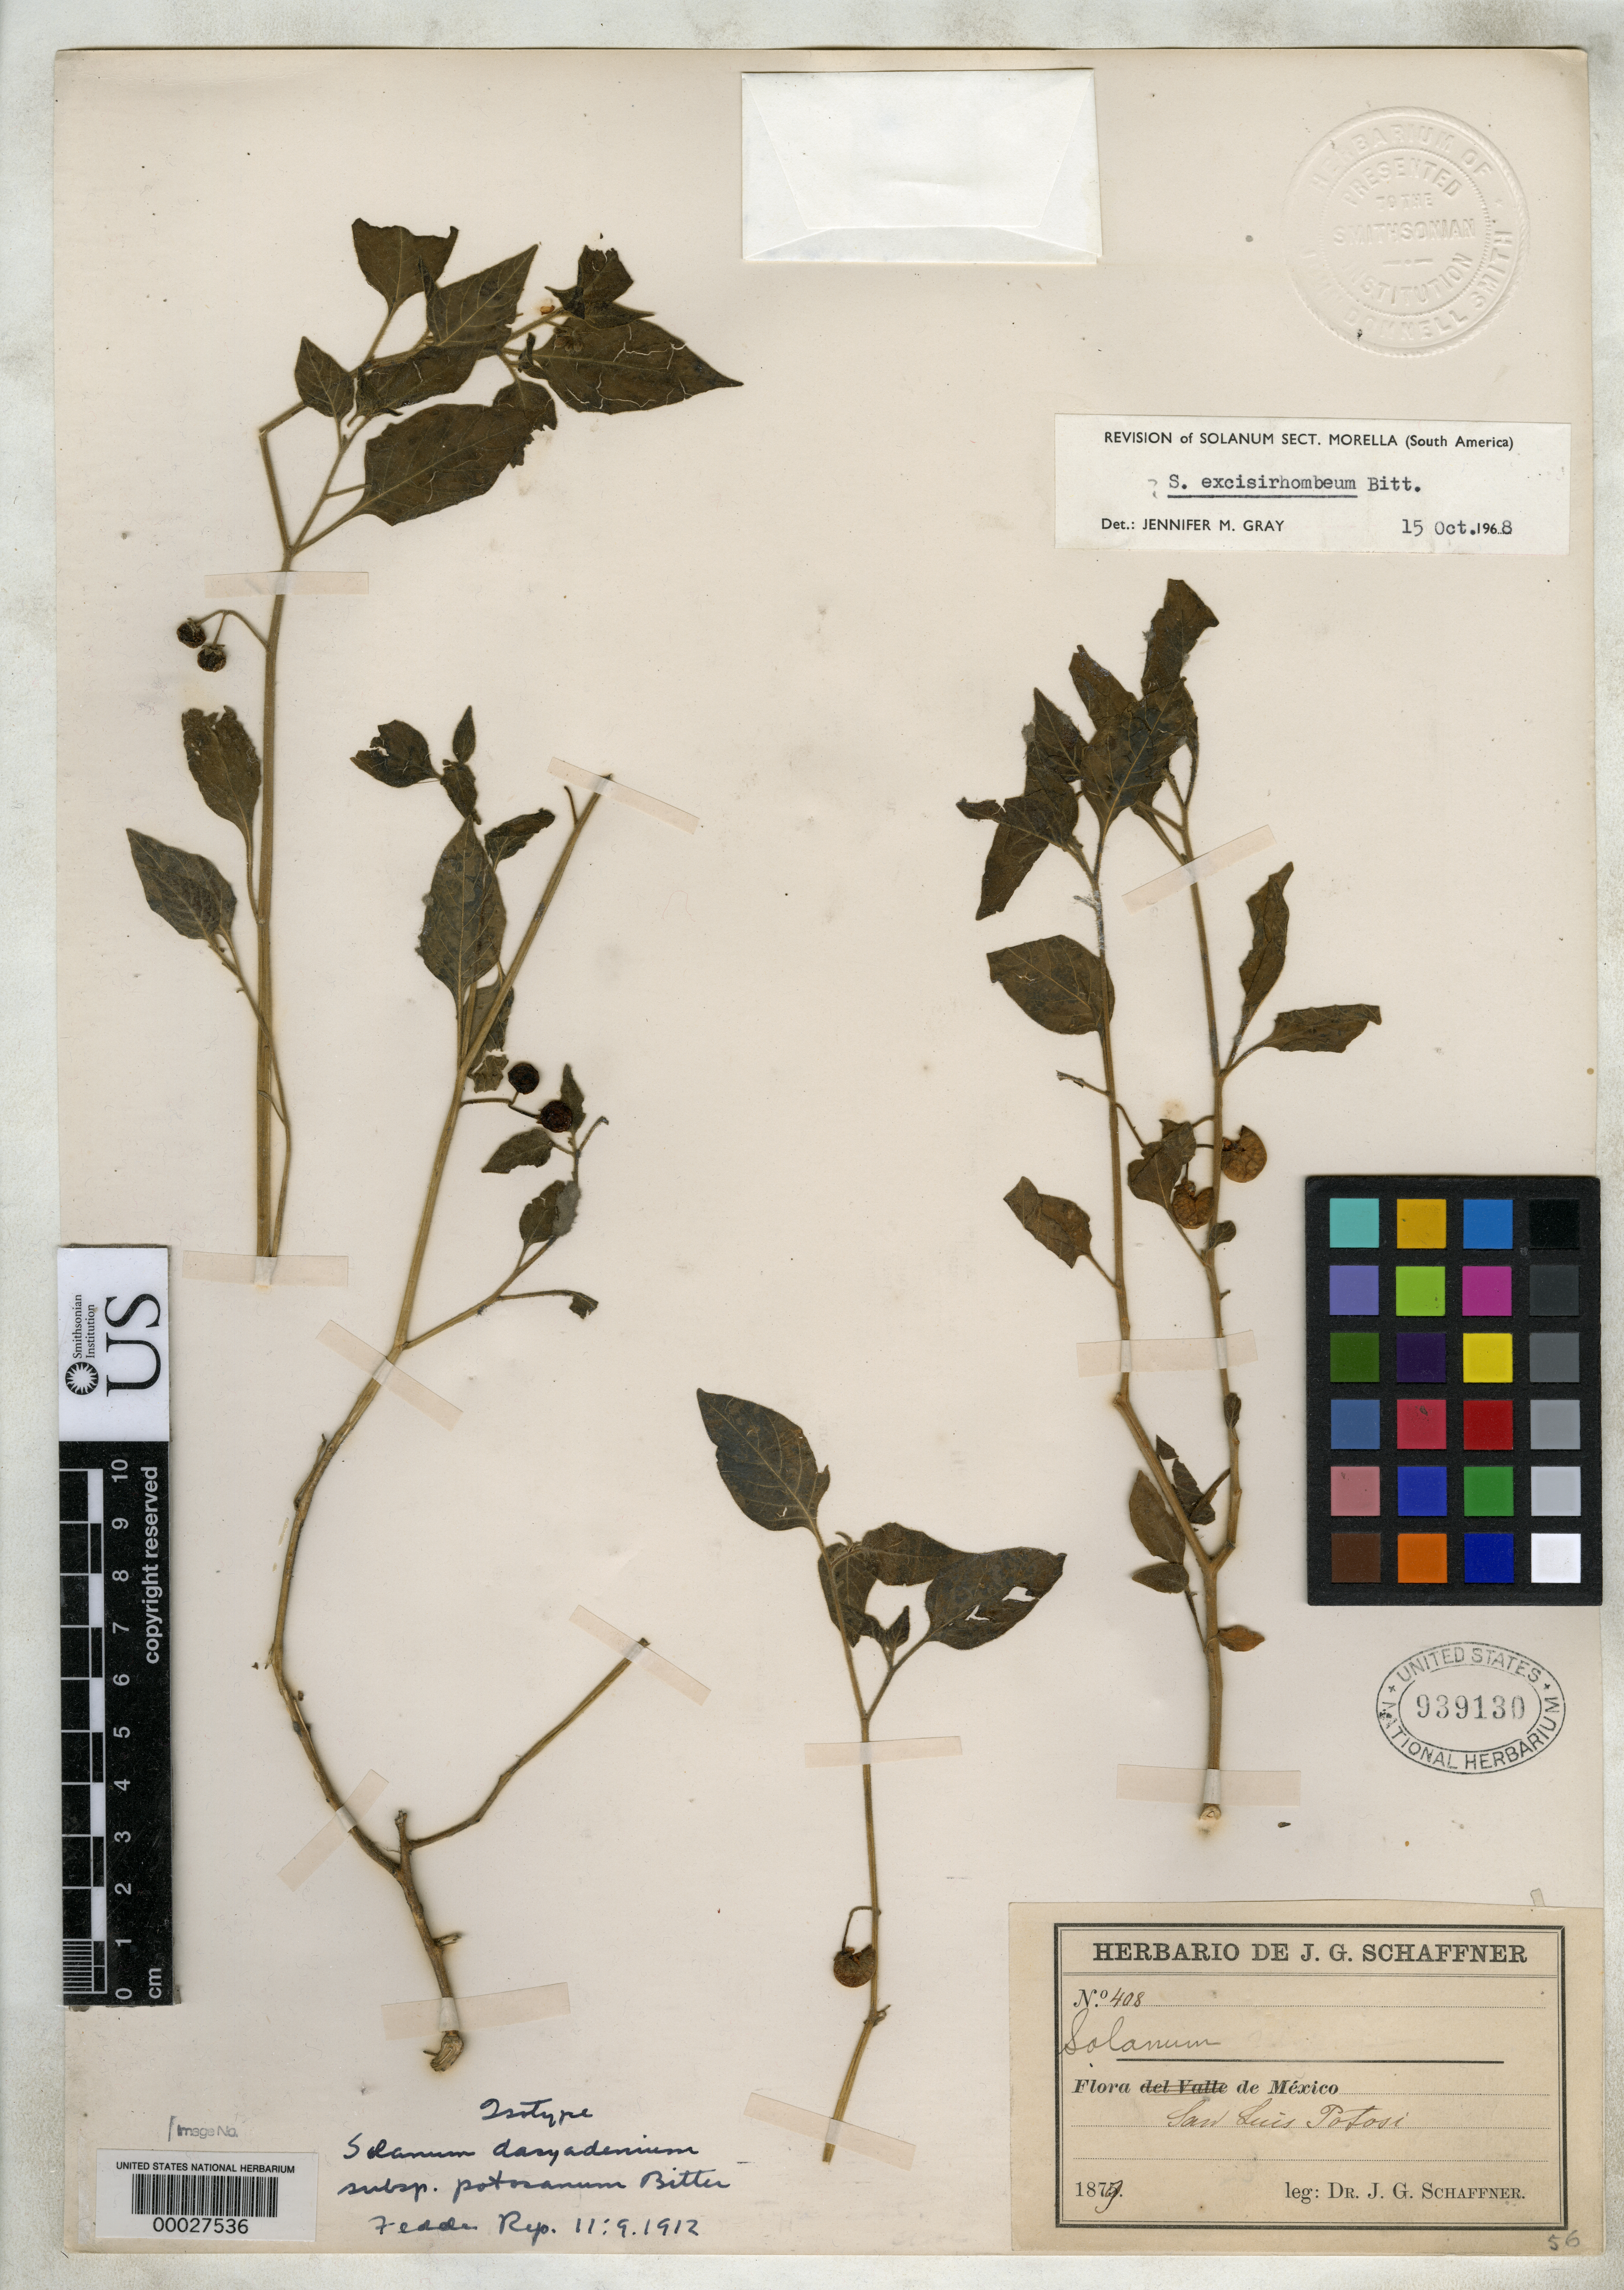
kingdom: Plantae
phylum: Tracheophyta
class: Magnoliopsida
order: Solanales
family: Solanaceae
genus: Solanum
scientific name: Solanum dasyadenium subsp. potosanum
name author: Bitter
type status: Isotype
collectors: J. G. Schaffner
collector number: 408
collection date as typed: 1879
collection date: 1879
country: Mexico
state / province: San Luis Potosi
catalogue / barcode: US 939130